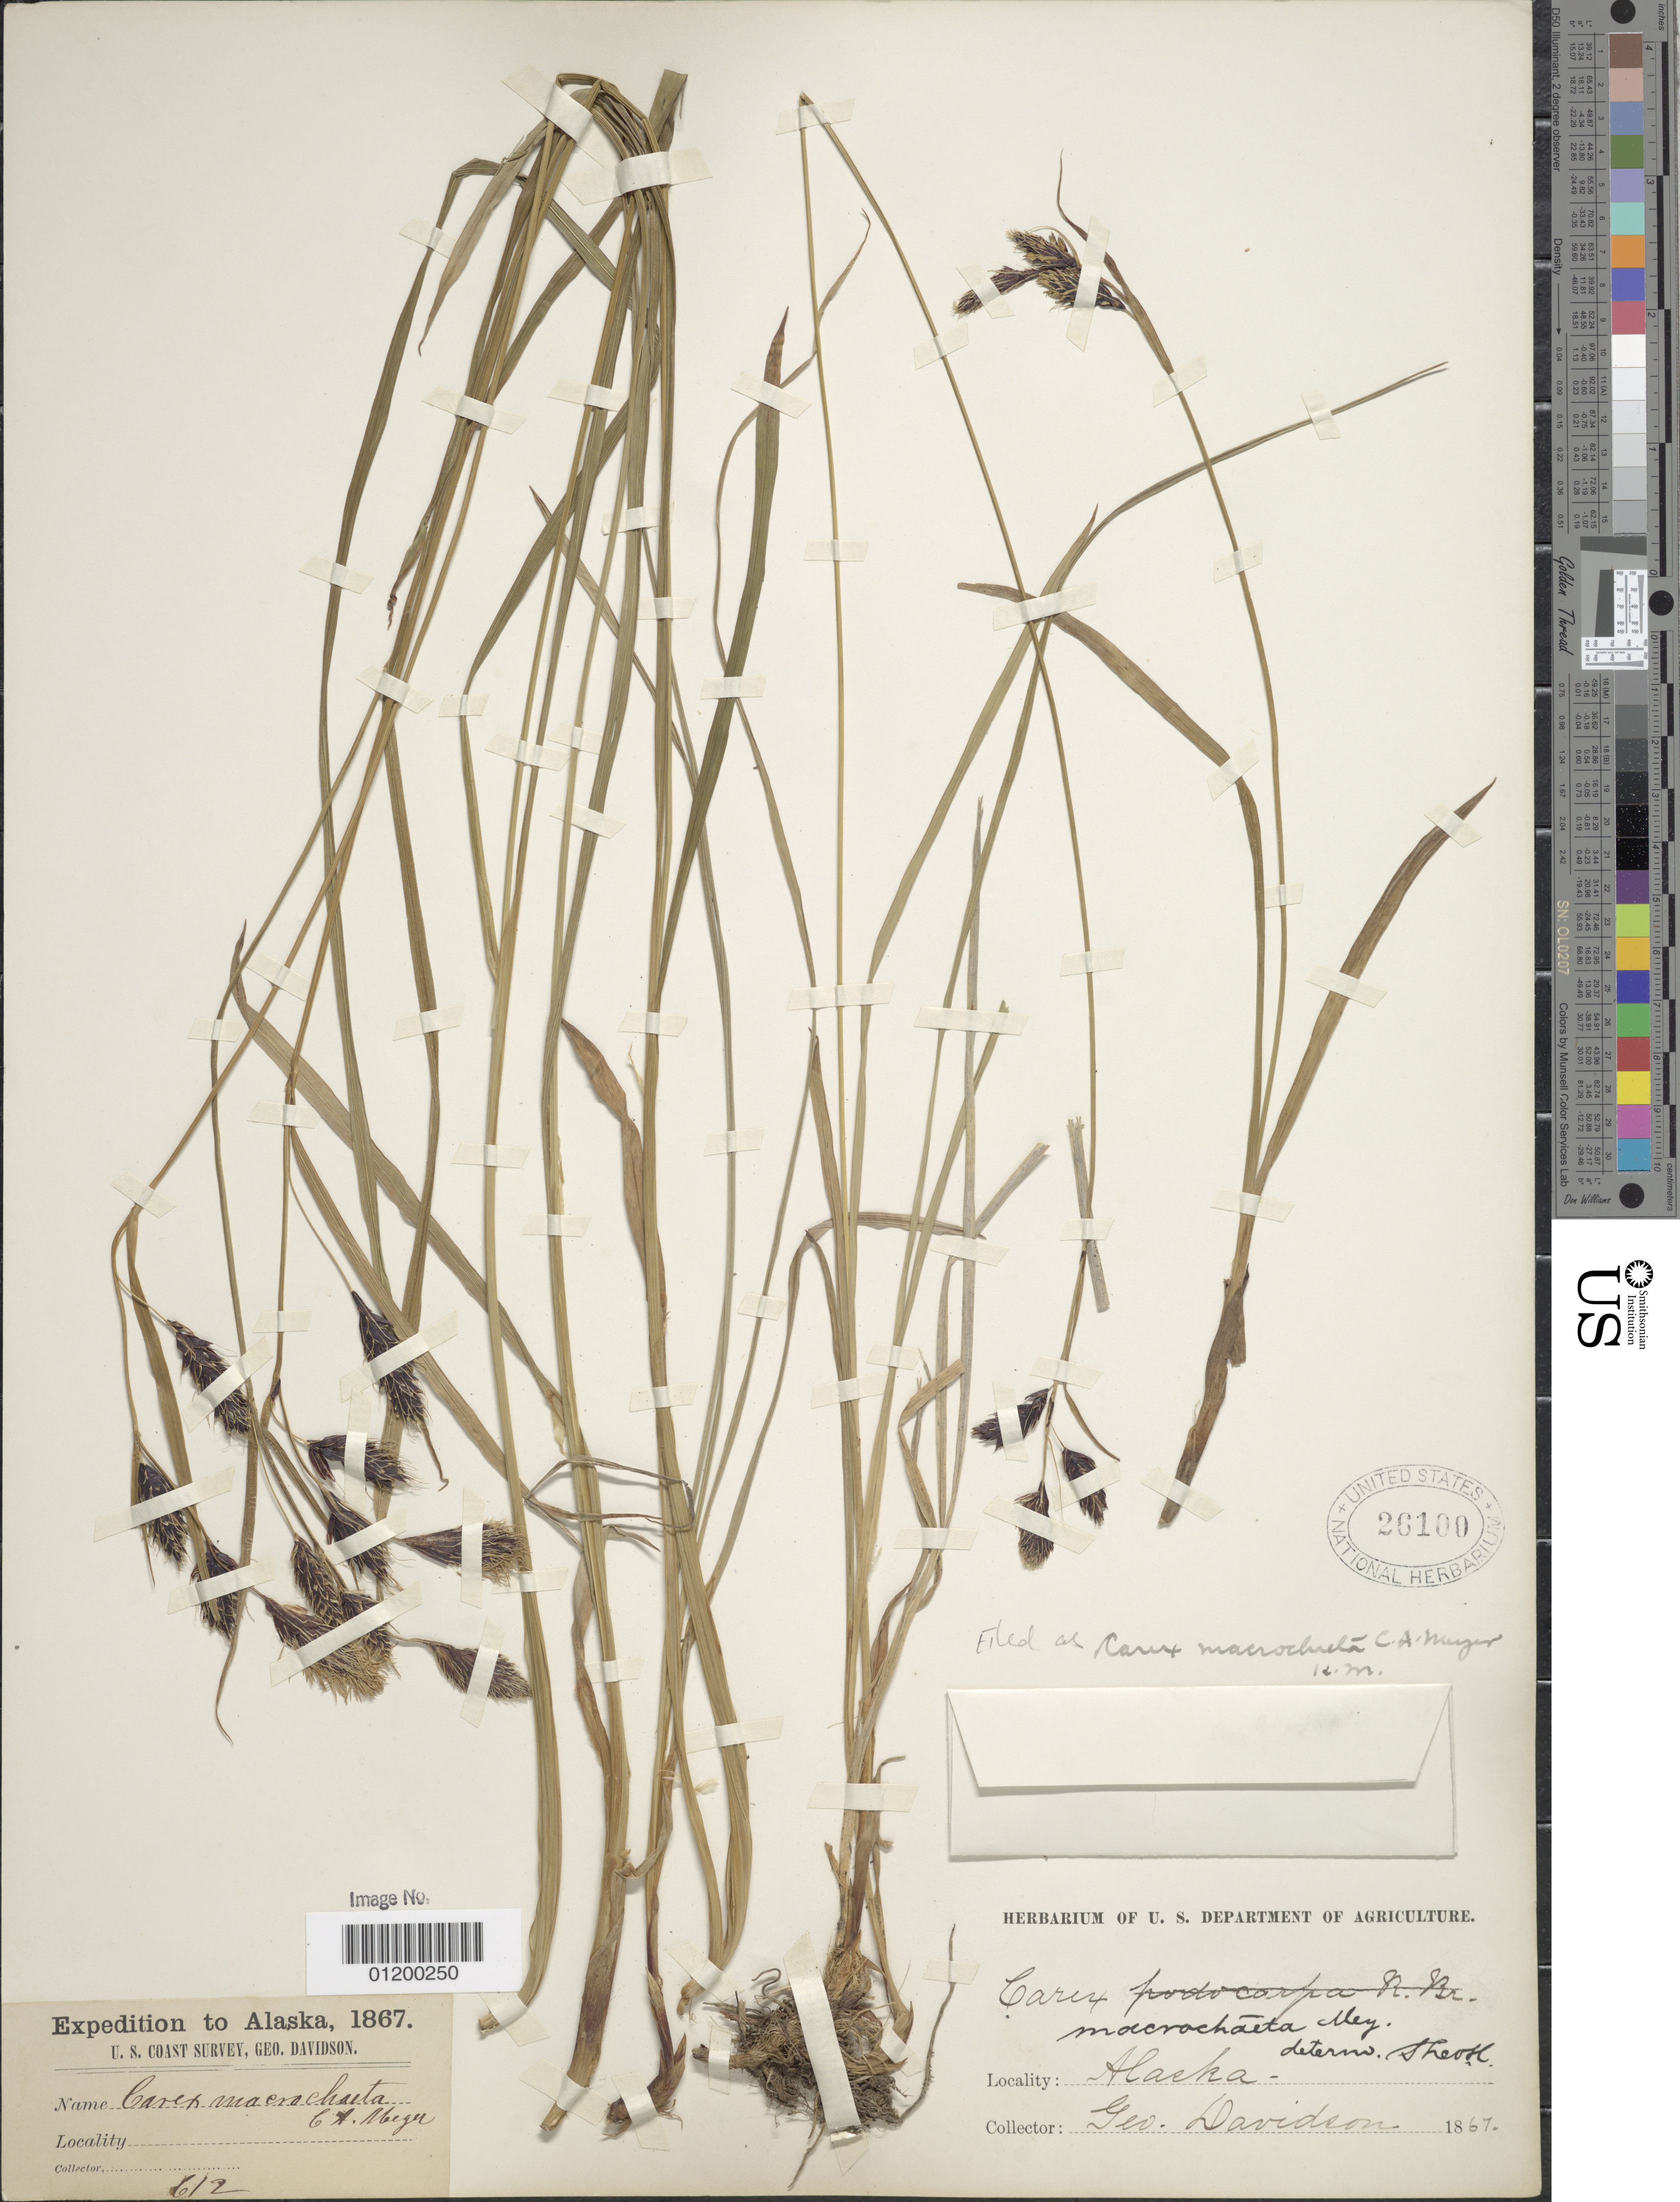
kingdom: Plantae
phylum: Tracheophyta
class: Liliopsida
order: Poales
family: Cyperaceae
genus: Carex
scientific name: Carex macrochaeta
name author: C.A. Mey.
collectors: G. Davidson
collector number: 612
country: United States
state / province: Alaska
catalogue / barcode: US 26100